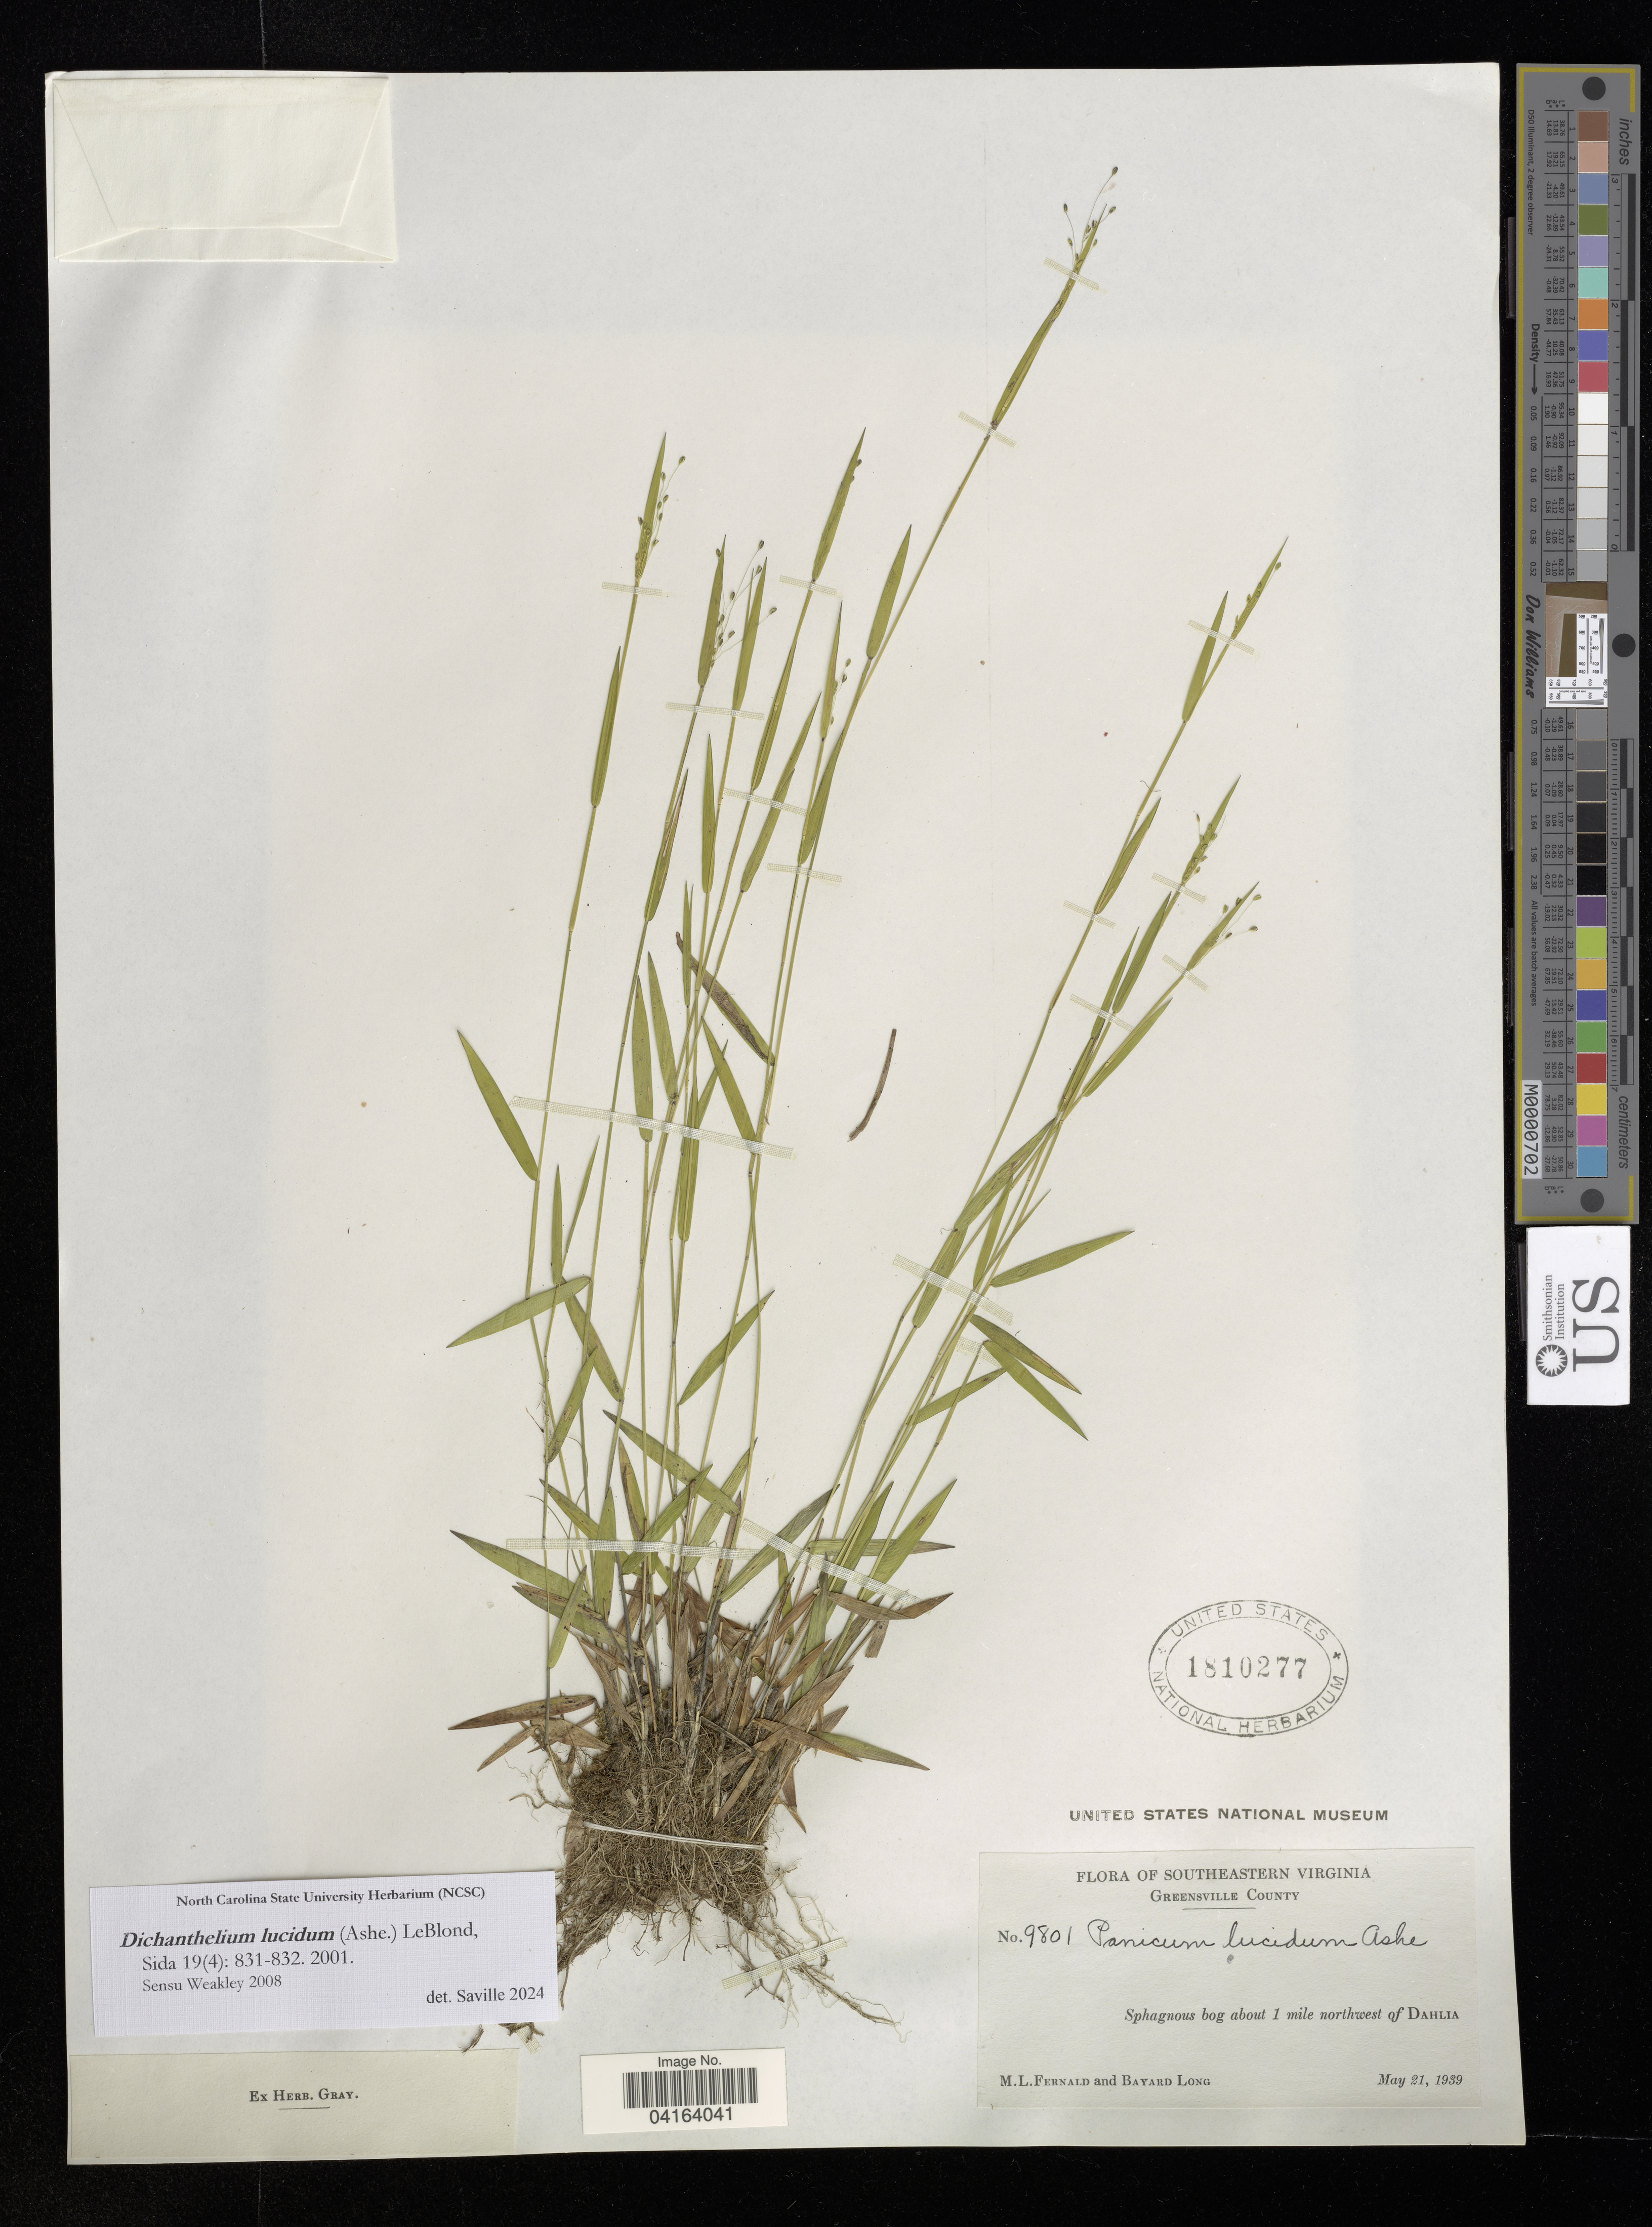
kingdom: Plantae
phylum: Tracheophyta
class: Liliopsida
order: Poales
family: Poaceae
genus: Dichanthelium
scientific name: Dichanthelium lucidum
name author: (Ashe) LeBlond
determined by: Saville, A. C., (NCSC), North Carolina State University (UNITED STATES)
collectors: M. L. Fernald & B. Long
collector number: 9801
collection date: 1939-05-21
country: United States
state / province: Virginia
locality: Southeastern Virginia. Greensville County. About 1 mile northwest of Dahlia.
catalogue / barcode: US 1810277